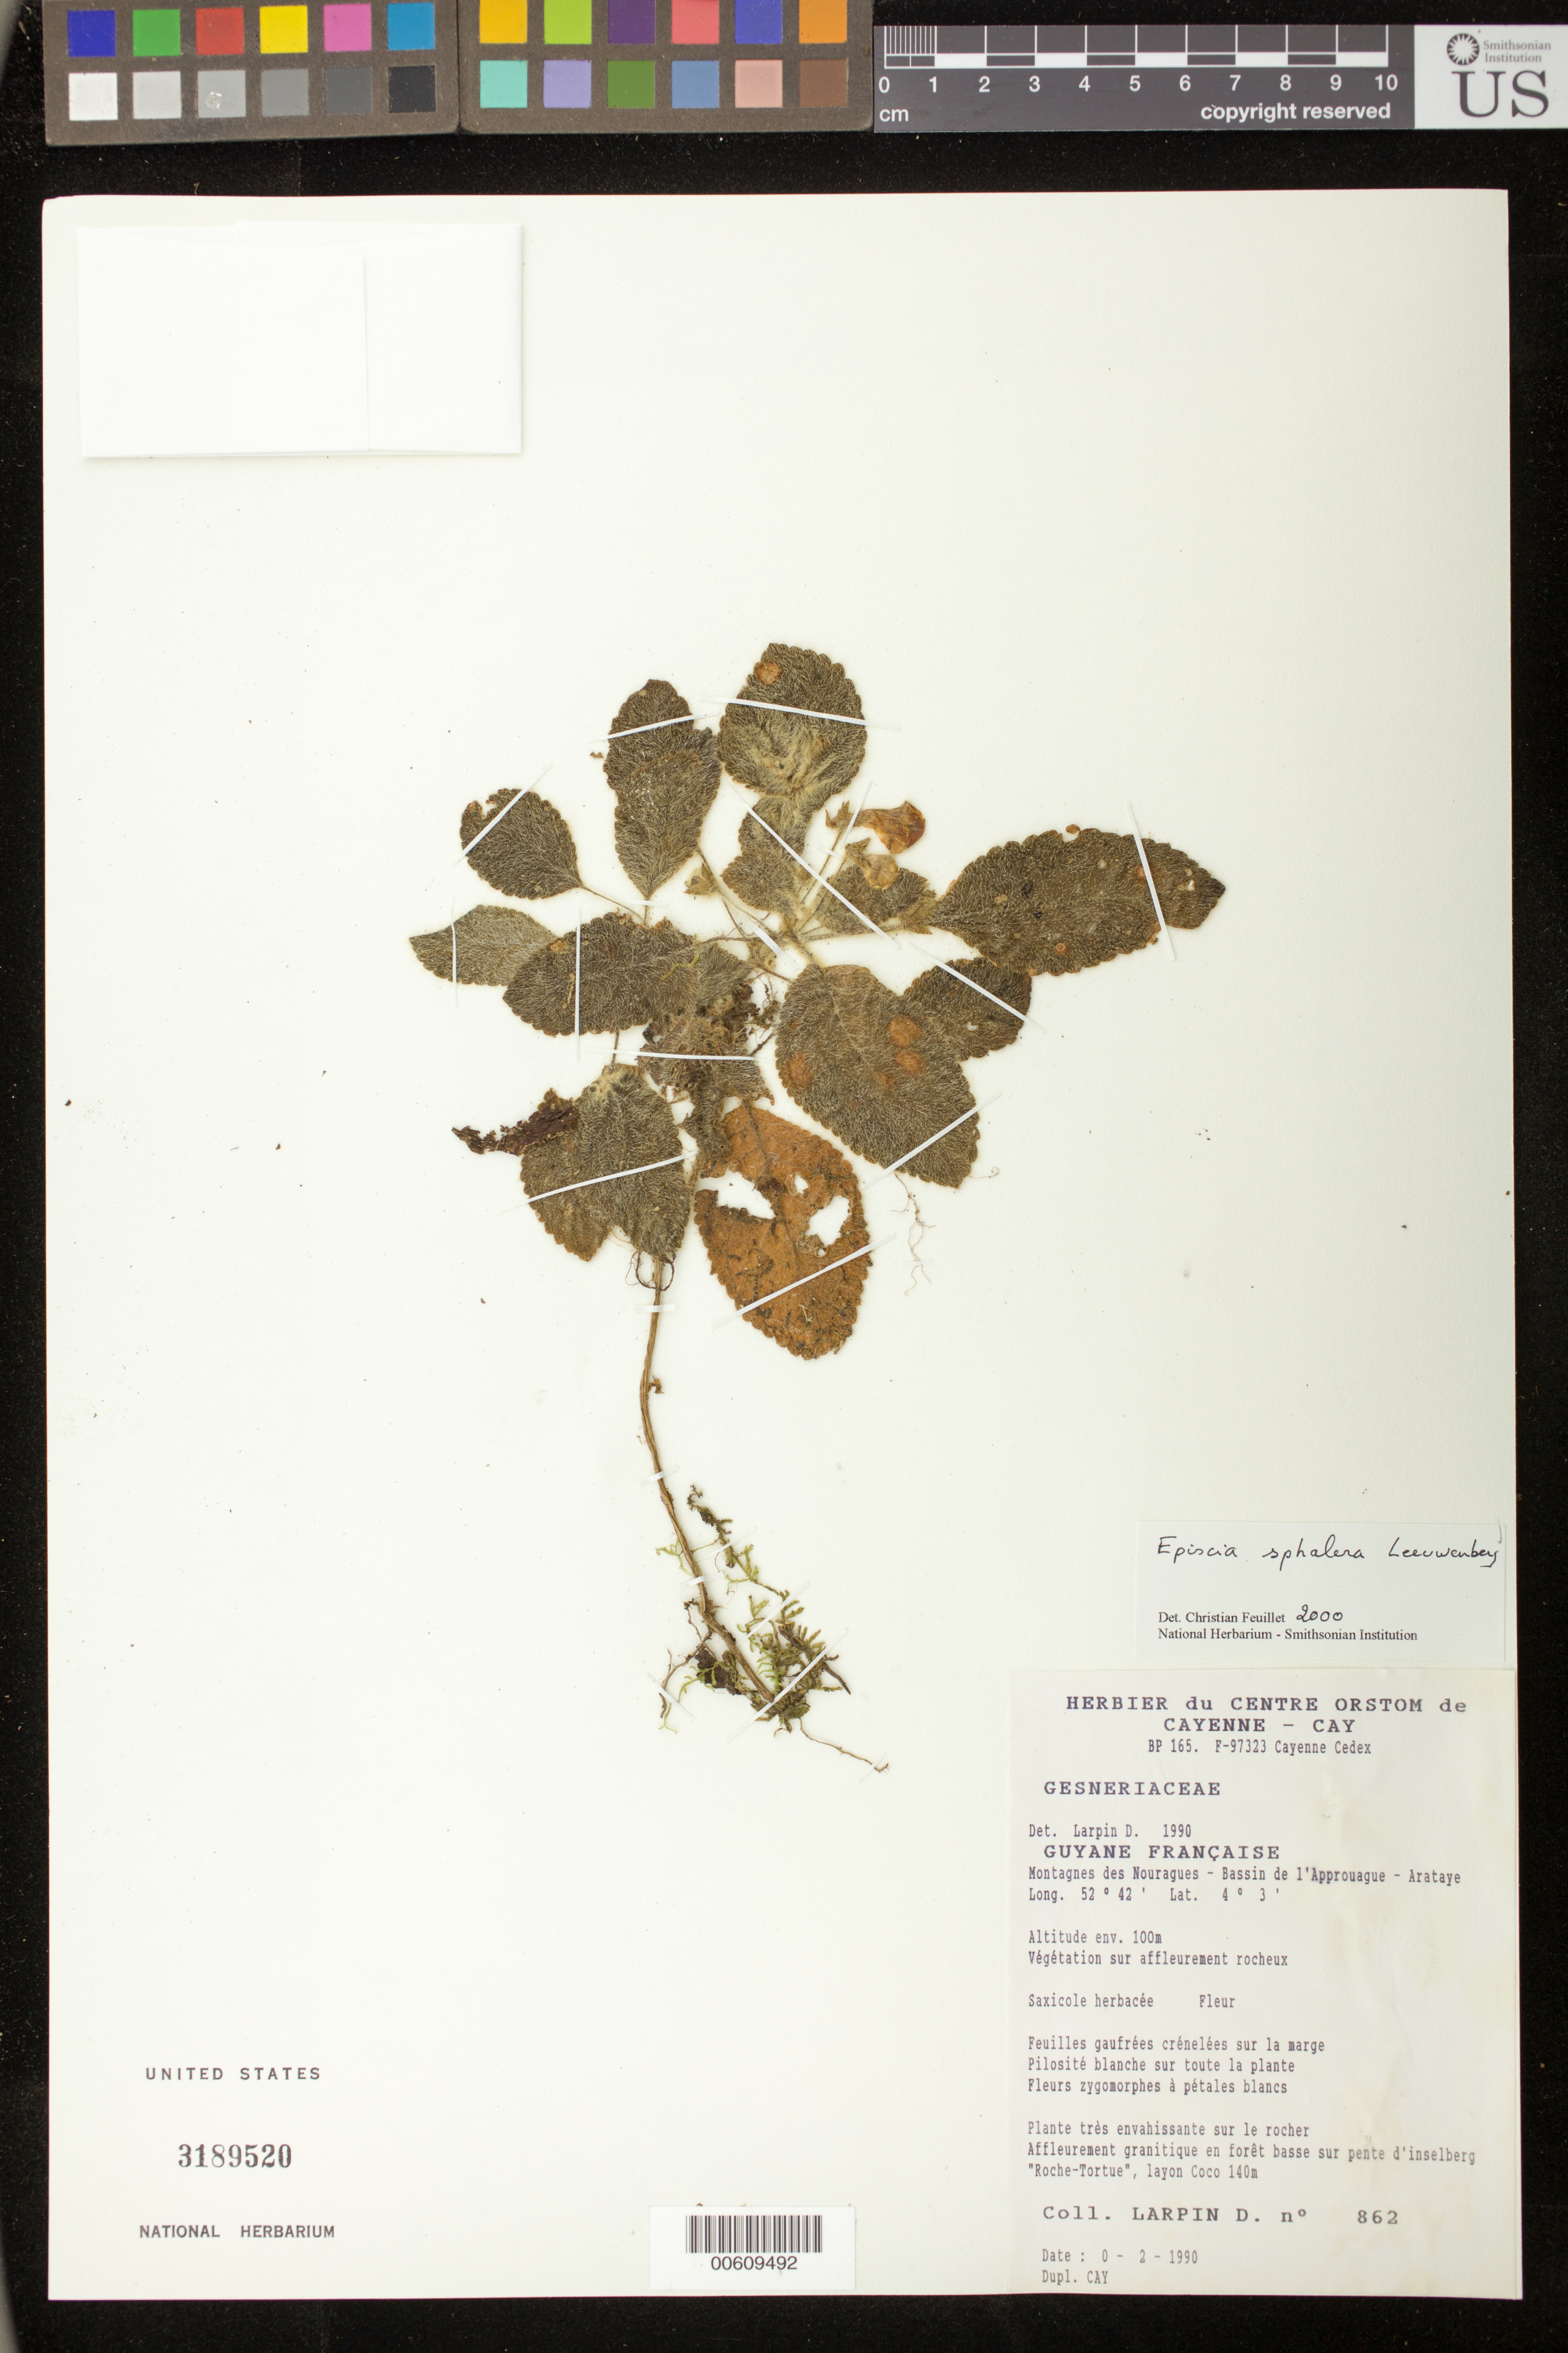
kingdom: Plantae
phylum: Tracheophyta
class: Magnoliopsida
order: Lamiales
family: Gesneriaceae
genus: Episcia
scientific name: Episcia sphalera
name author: Leeuwenb.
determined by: Feuillet, C.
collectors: D. Larpin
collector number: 862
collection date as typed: Feb 1990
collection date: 1990-02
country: French Guiana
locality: Montagnes des Nouragues, bassin de l'Approuague, Arataye; "Roche-Tortue", layon Coco 140 m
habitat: Végétation sur affleurement rocheux; affleurement granitique en forêt basse sur pente d'inselberg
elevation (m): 100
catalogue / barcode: US 3189520